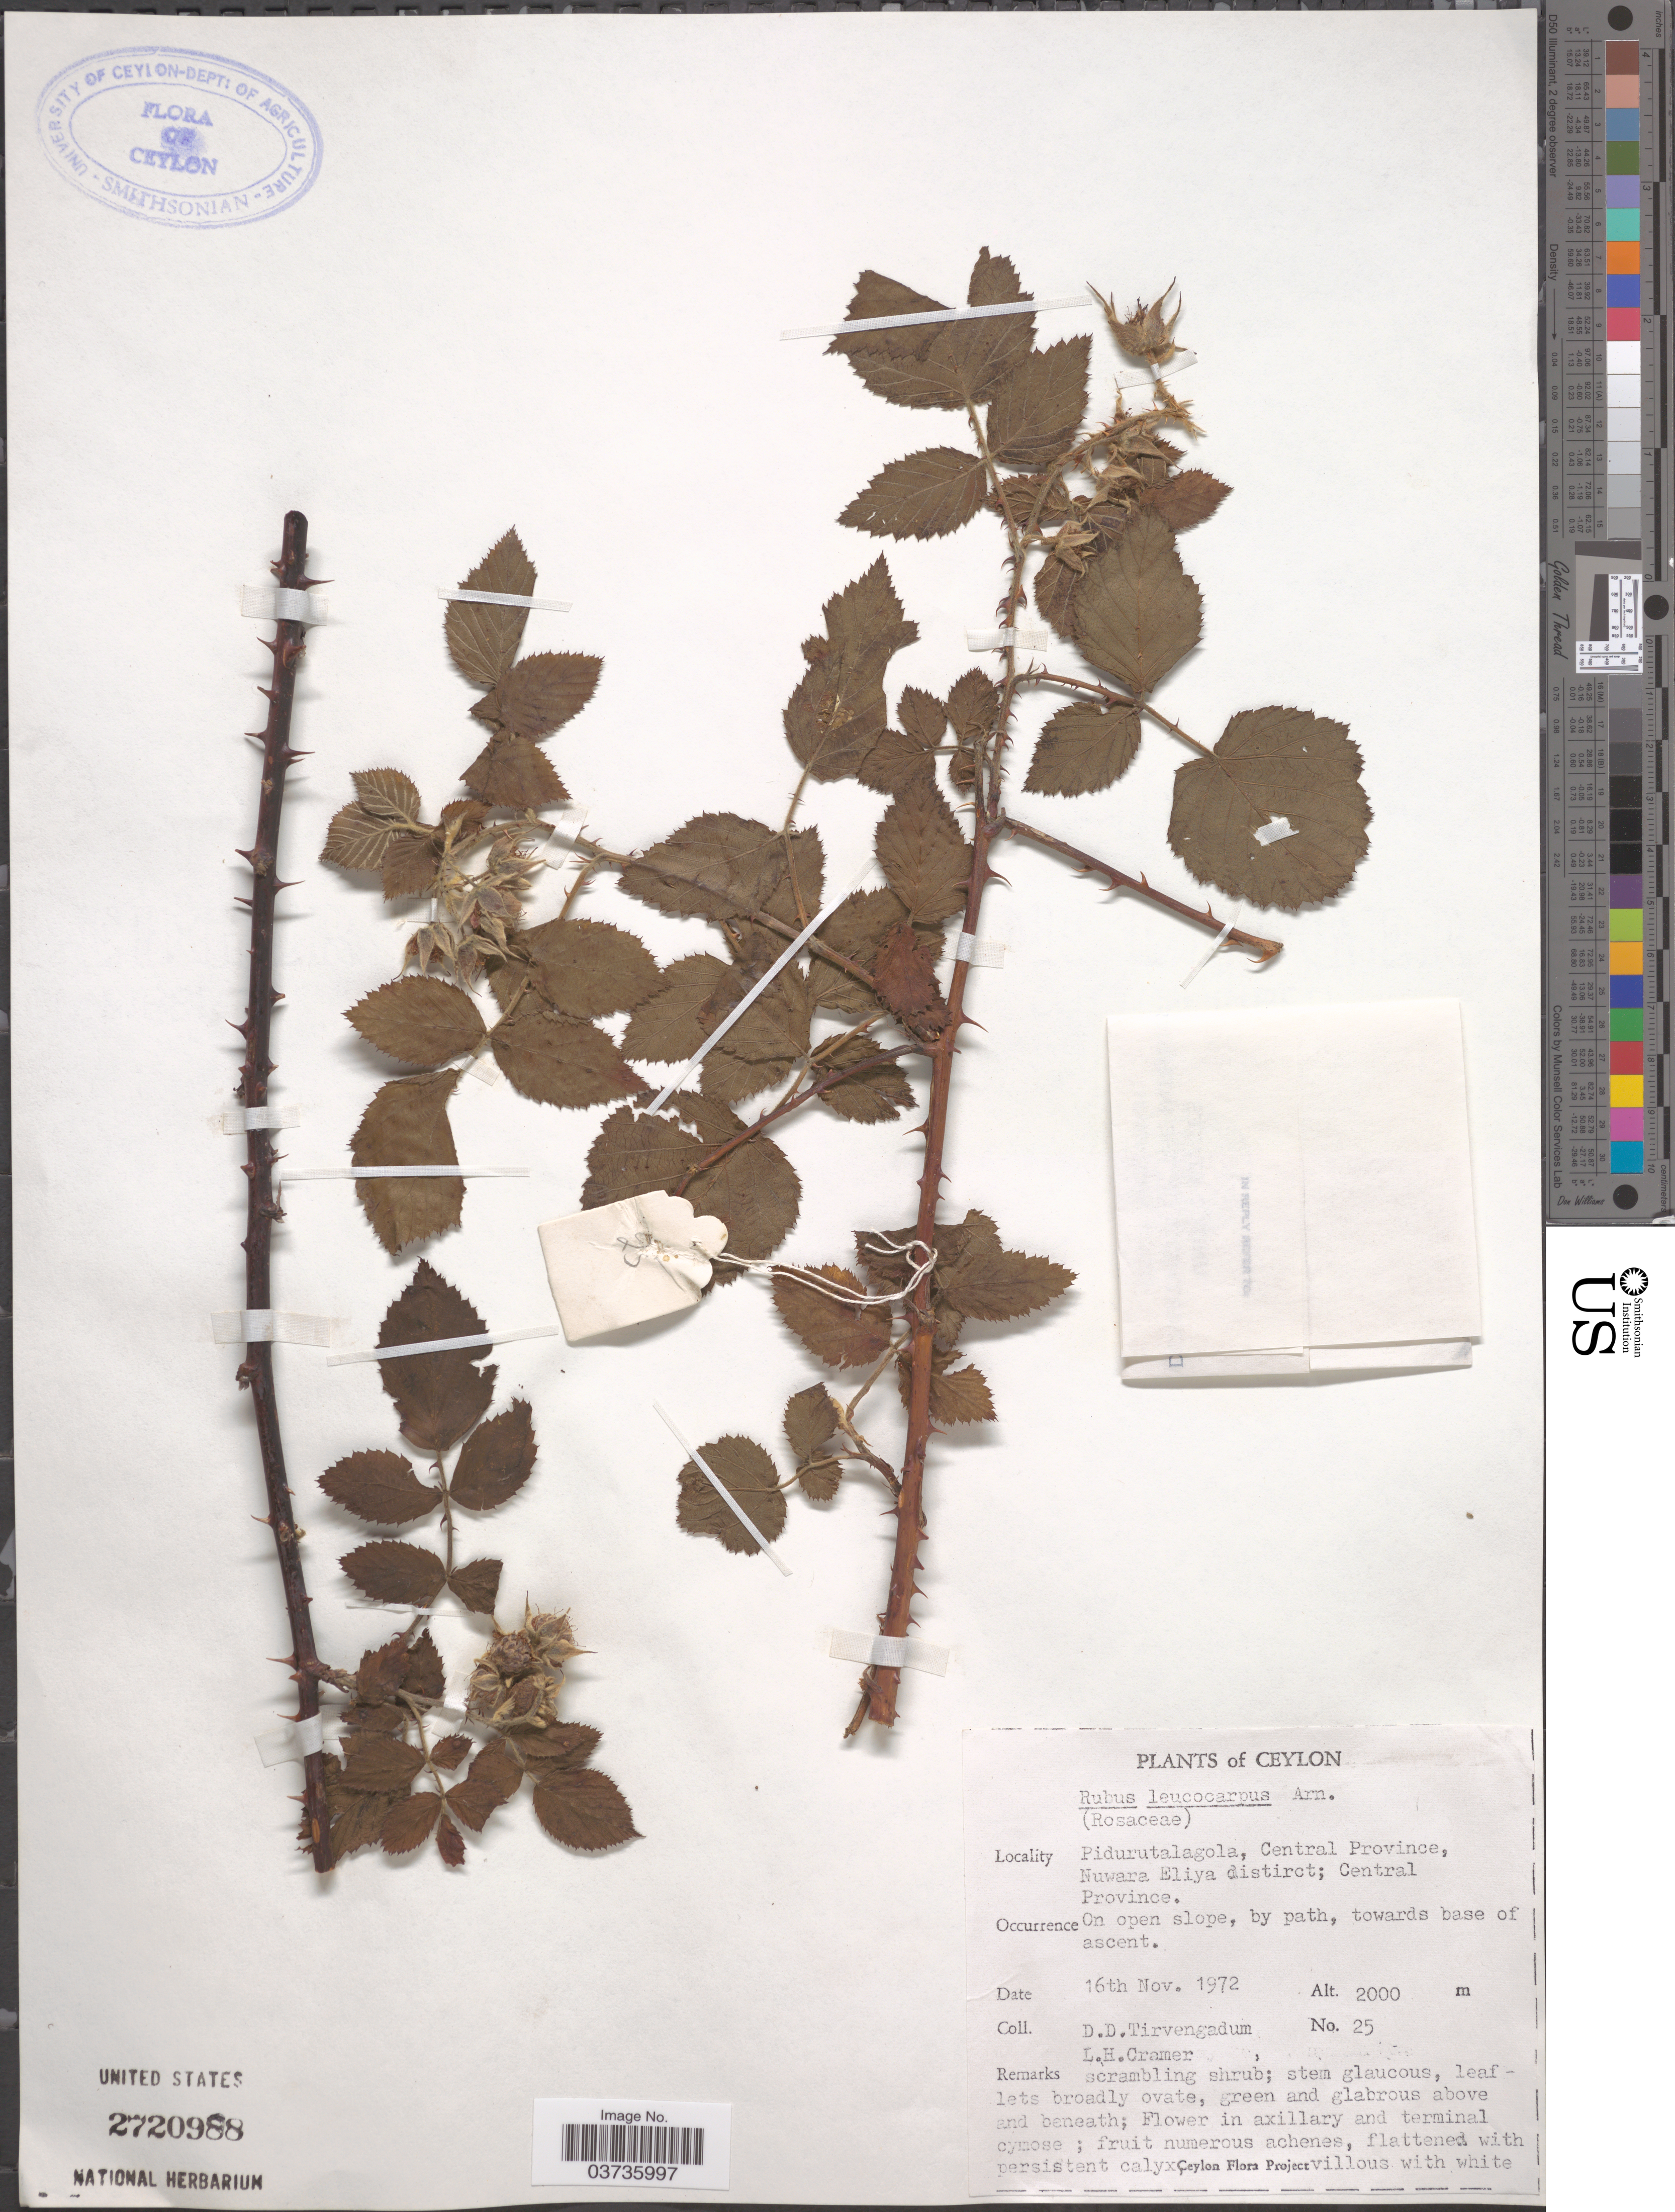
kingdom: Plantae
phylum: Tracheophyta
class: Magnoliopsida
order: Rosales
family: Rosaceae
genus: Rubus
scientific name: Rubus leucocarpus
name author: Arn.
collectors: D. Tirvengadum & L. H. Cramer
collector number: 25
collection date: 1972-11-16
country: Sri Lanka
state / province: Central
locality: Ceylon. Pidurutalagola, Nuwara Eliya district.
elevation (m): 2000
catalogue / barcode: US 2720988